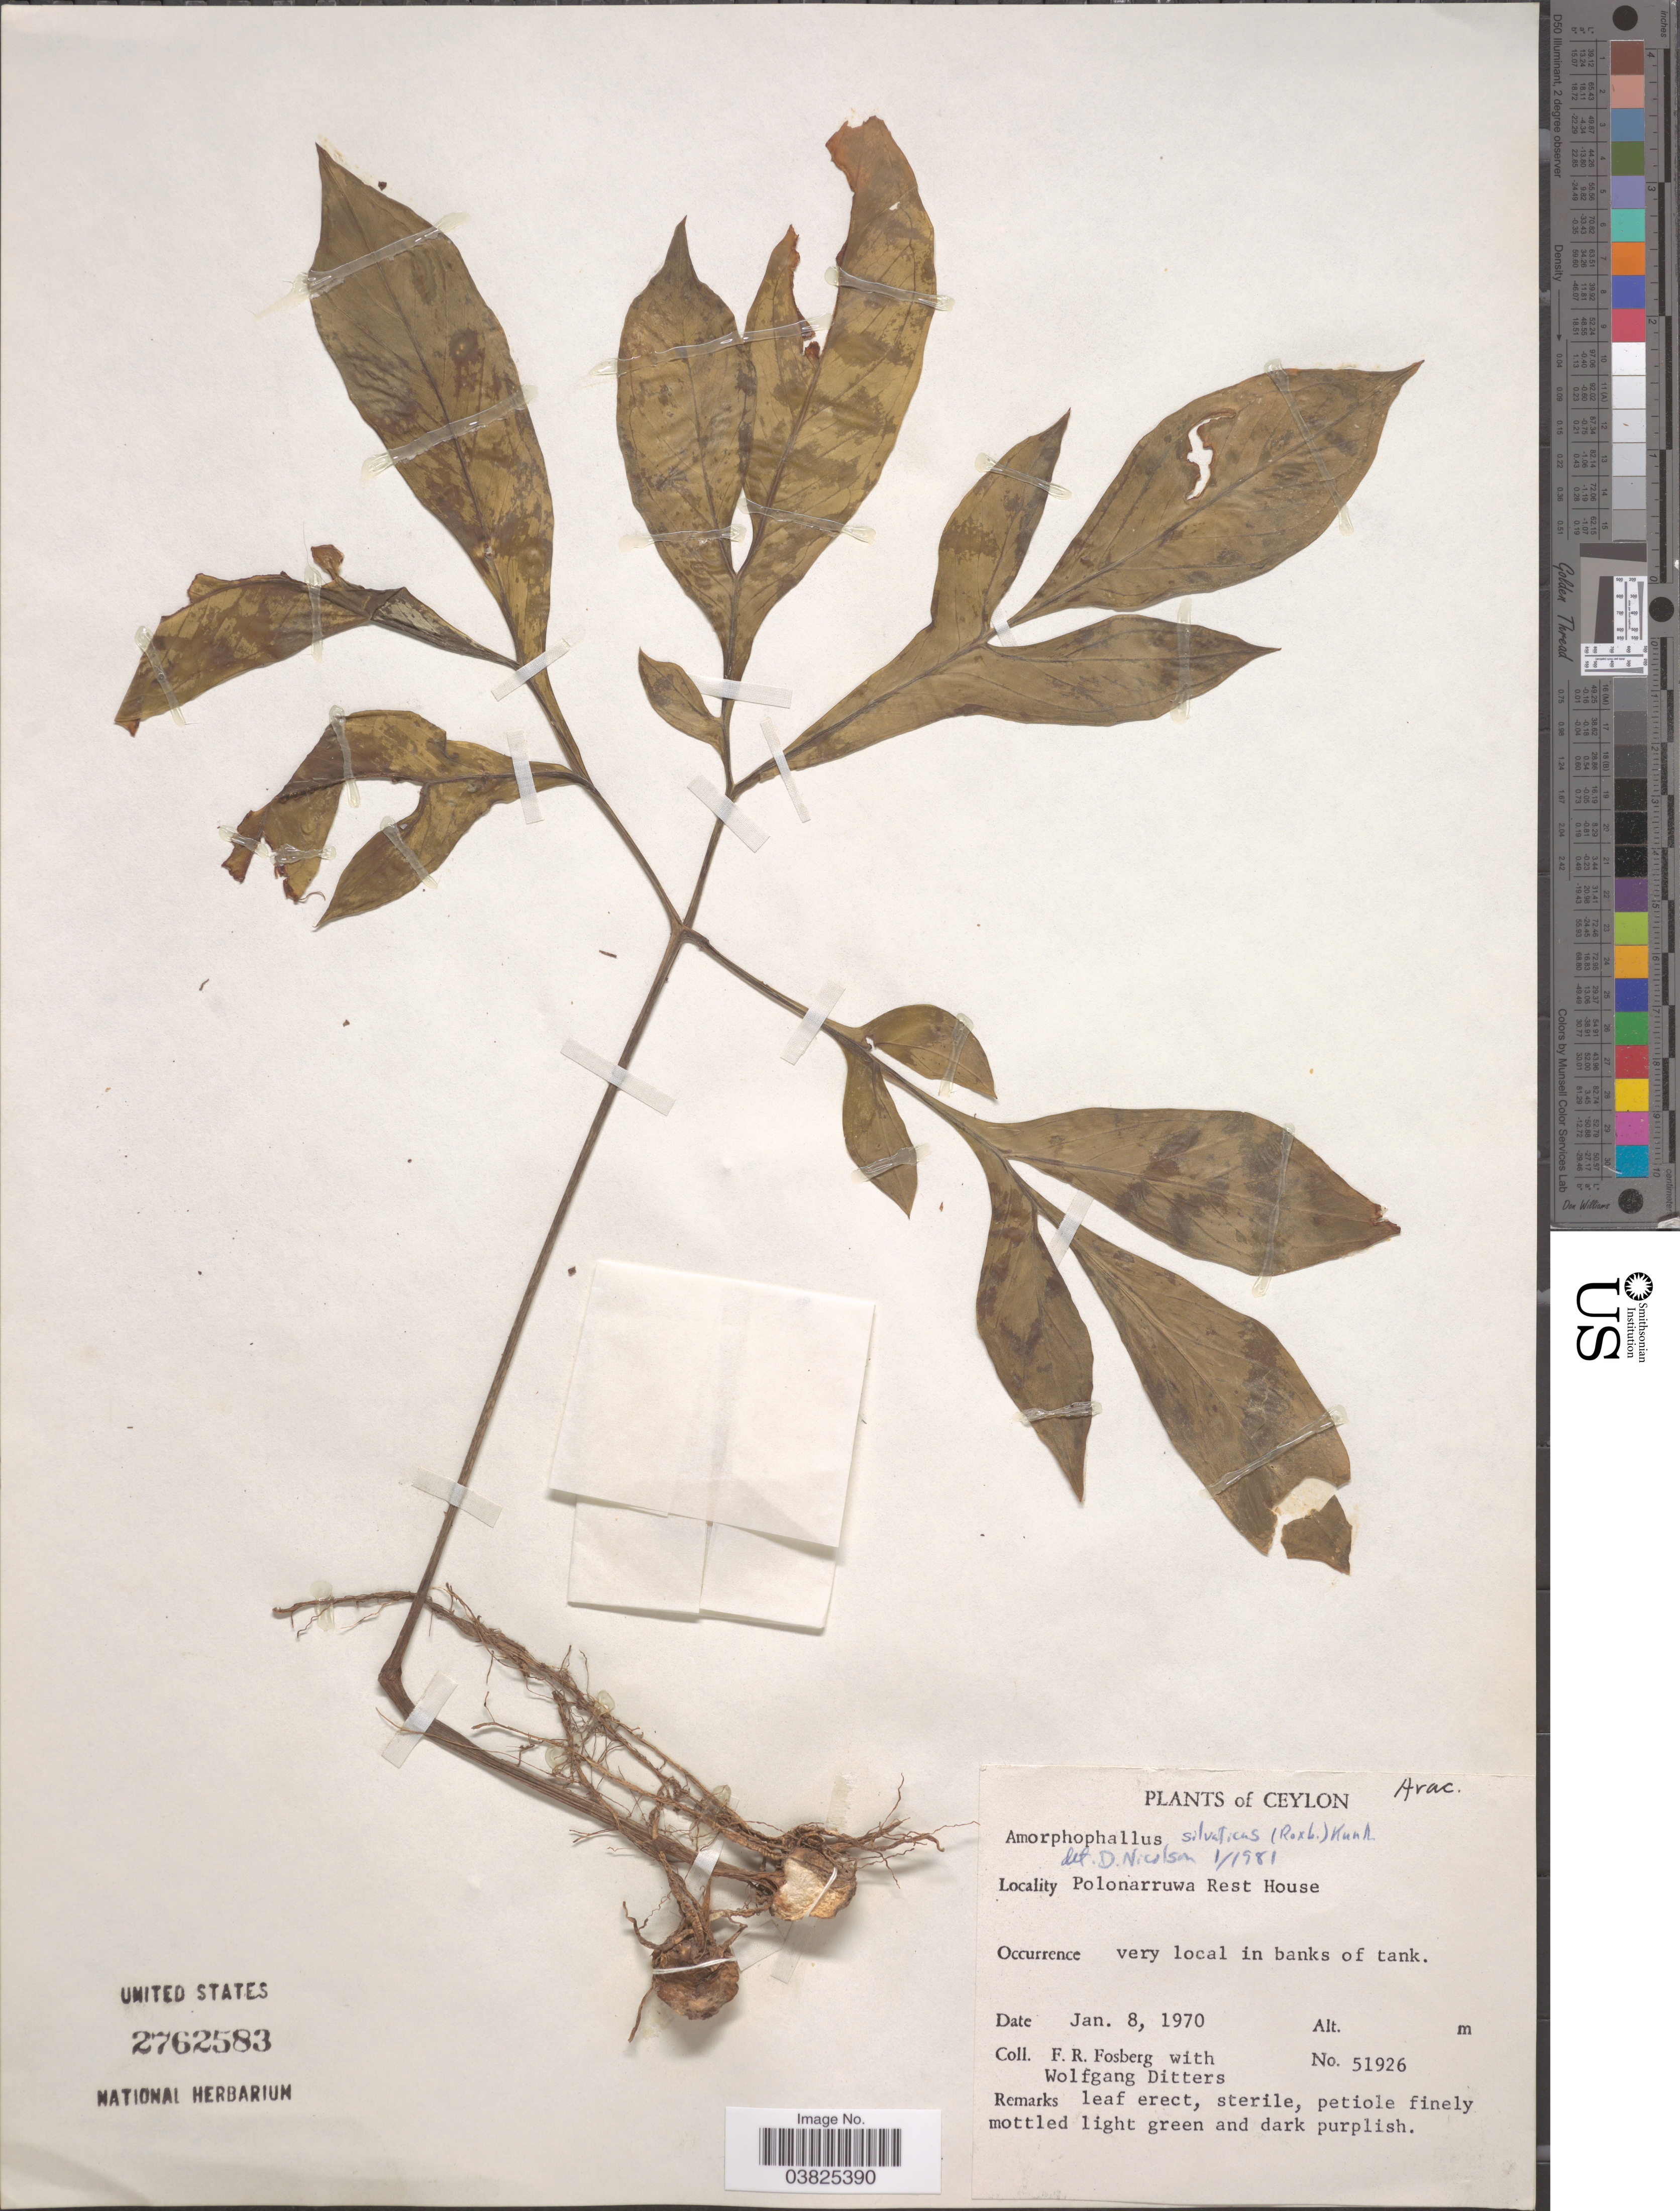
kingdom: Plantae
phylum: Tracheophyta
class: Liliopsida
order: Alismatales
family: Araceae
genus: Amorphophallus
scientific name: Amorphophallus sylvaticus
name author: (Roxb.) Kunth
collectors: F. R. Fosberg & W. Ditters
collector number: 51926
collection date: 1970-01-08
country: Sri Lanka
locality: Ceylon. Polonarruwa Rest House.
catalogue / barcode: US 2762583